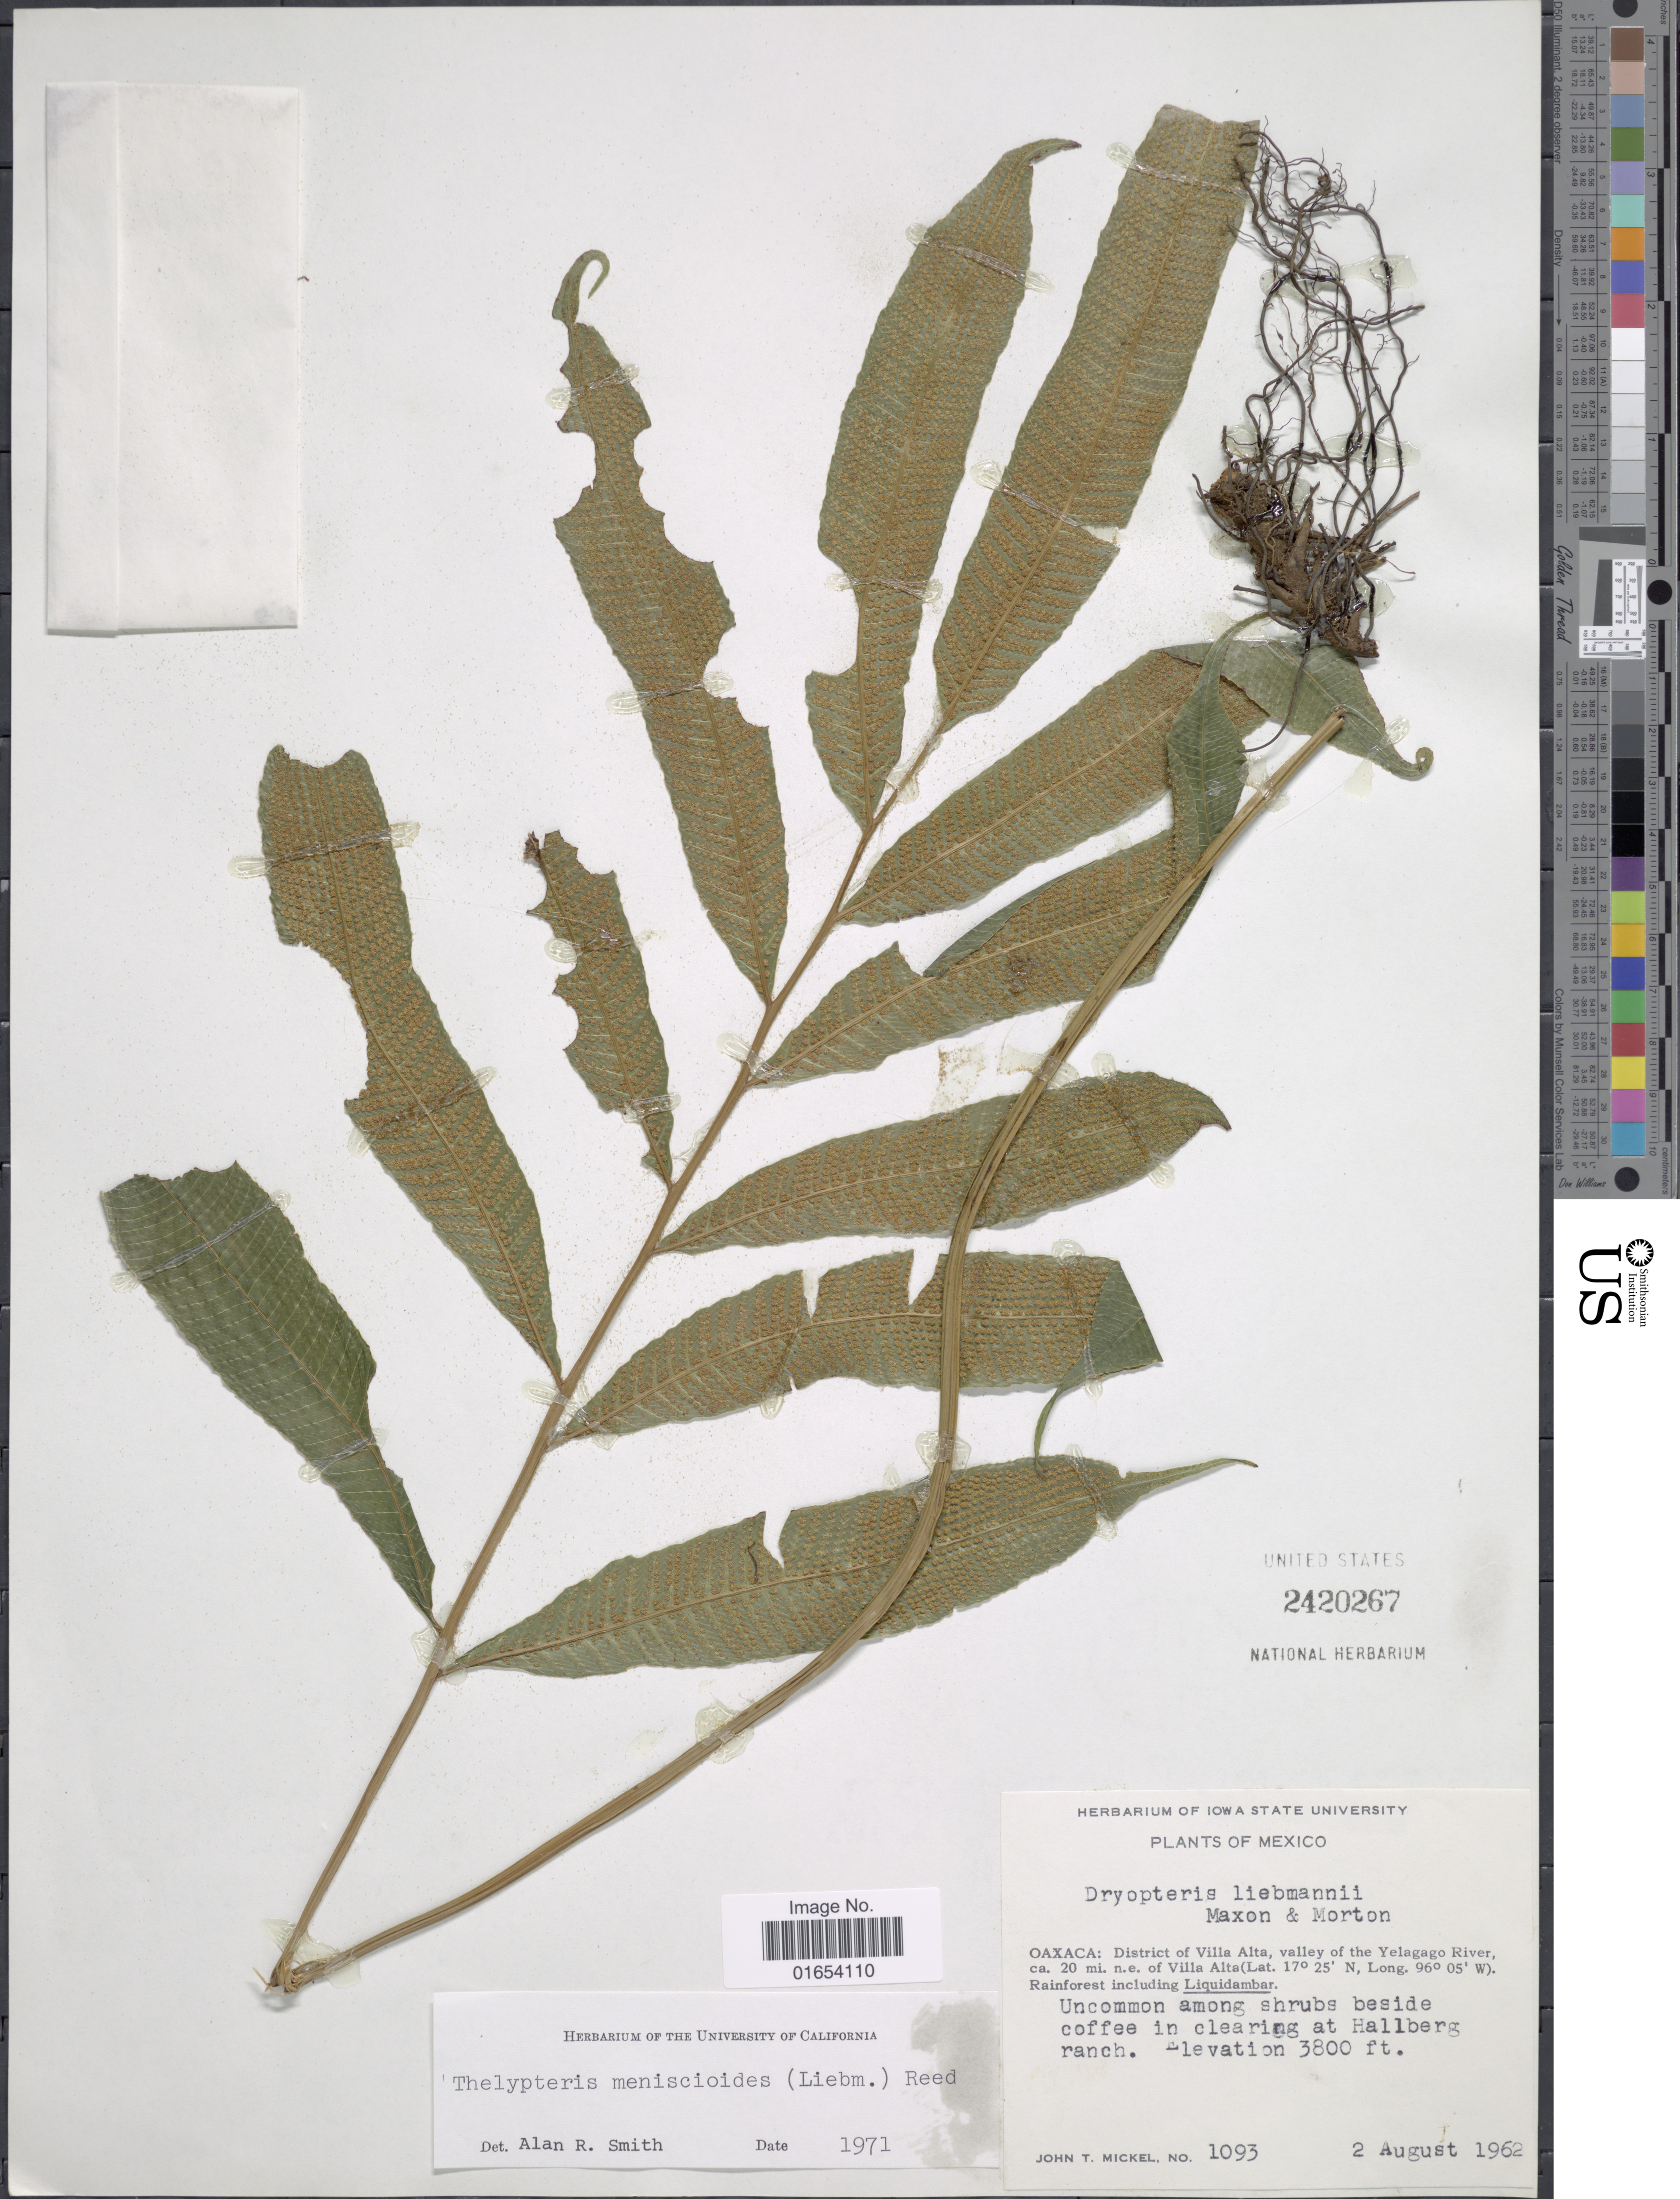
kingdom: Plantae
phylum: Tracheophyta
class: Polypodiopsida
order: Polypodiales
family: Thelypteridaceae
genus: Goniopteris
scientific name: Goniopteris meniscioides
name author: (Liebm.) E. Fourn.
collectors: J. T. Mickel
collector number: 1093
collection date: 1962-08-02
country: Mexico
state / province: Oaxaca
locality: Oaxaca: District of Villa Alta, valley of the Yelagago River, ca. 20 mi. n.e. of Villa Alta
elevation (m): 1158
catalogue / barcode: US 2420267